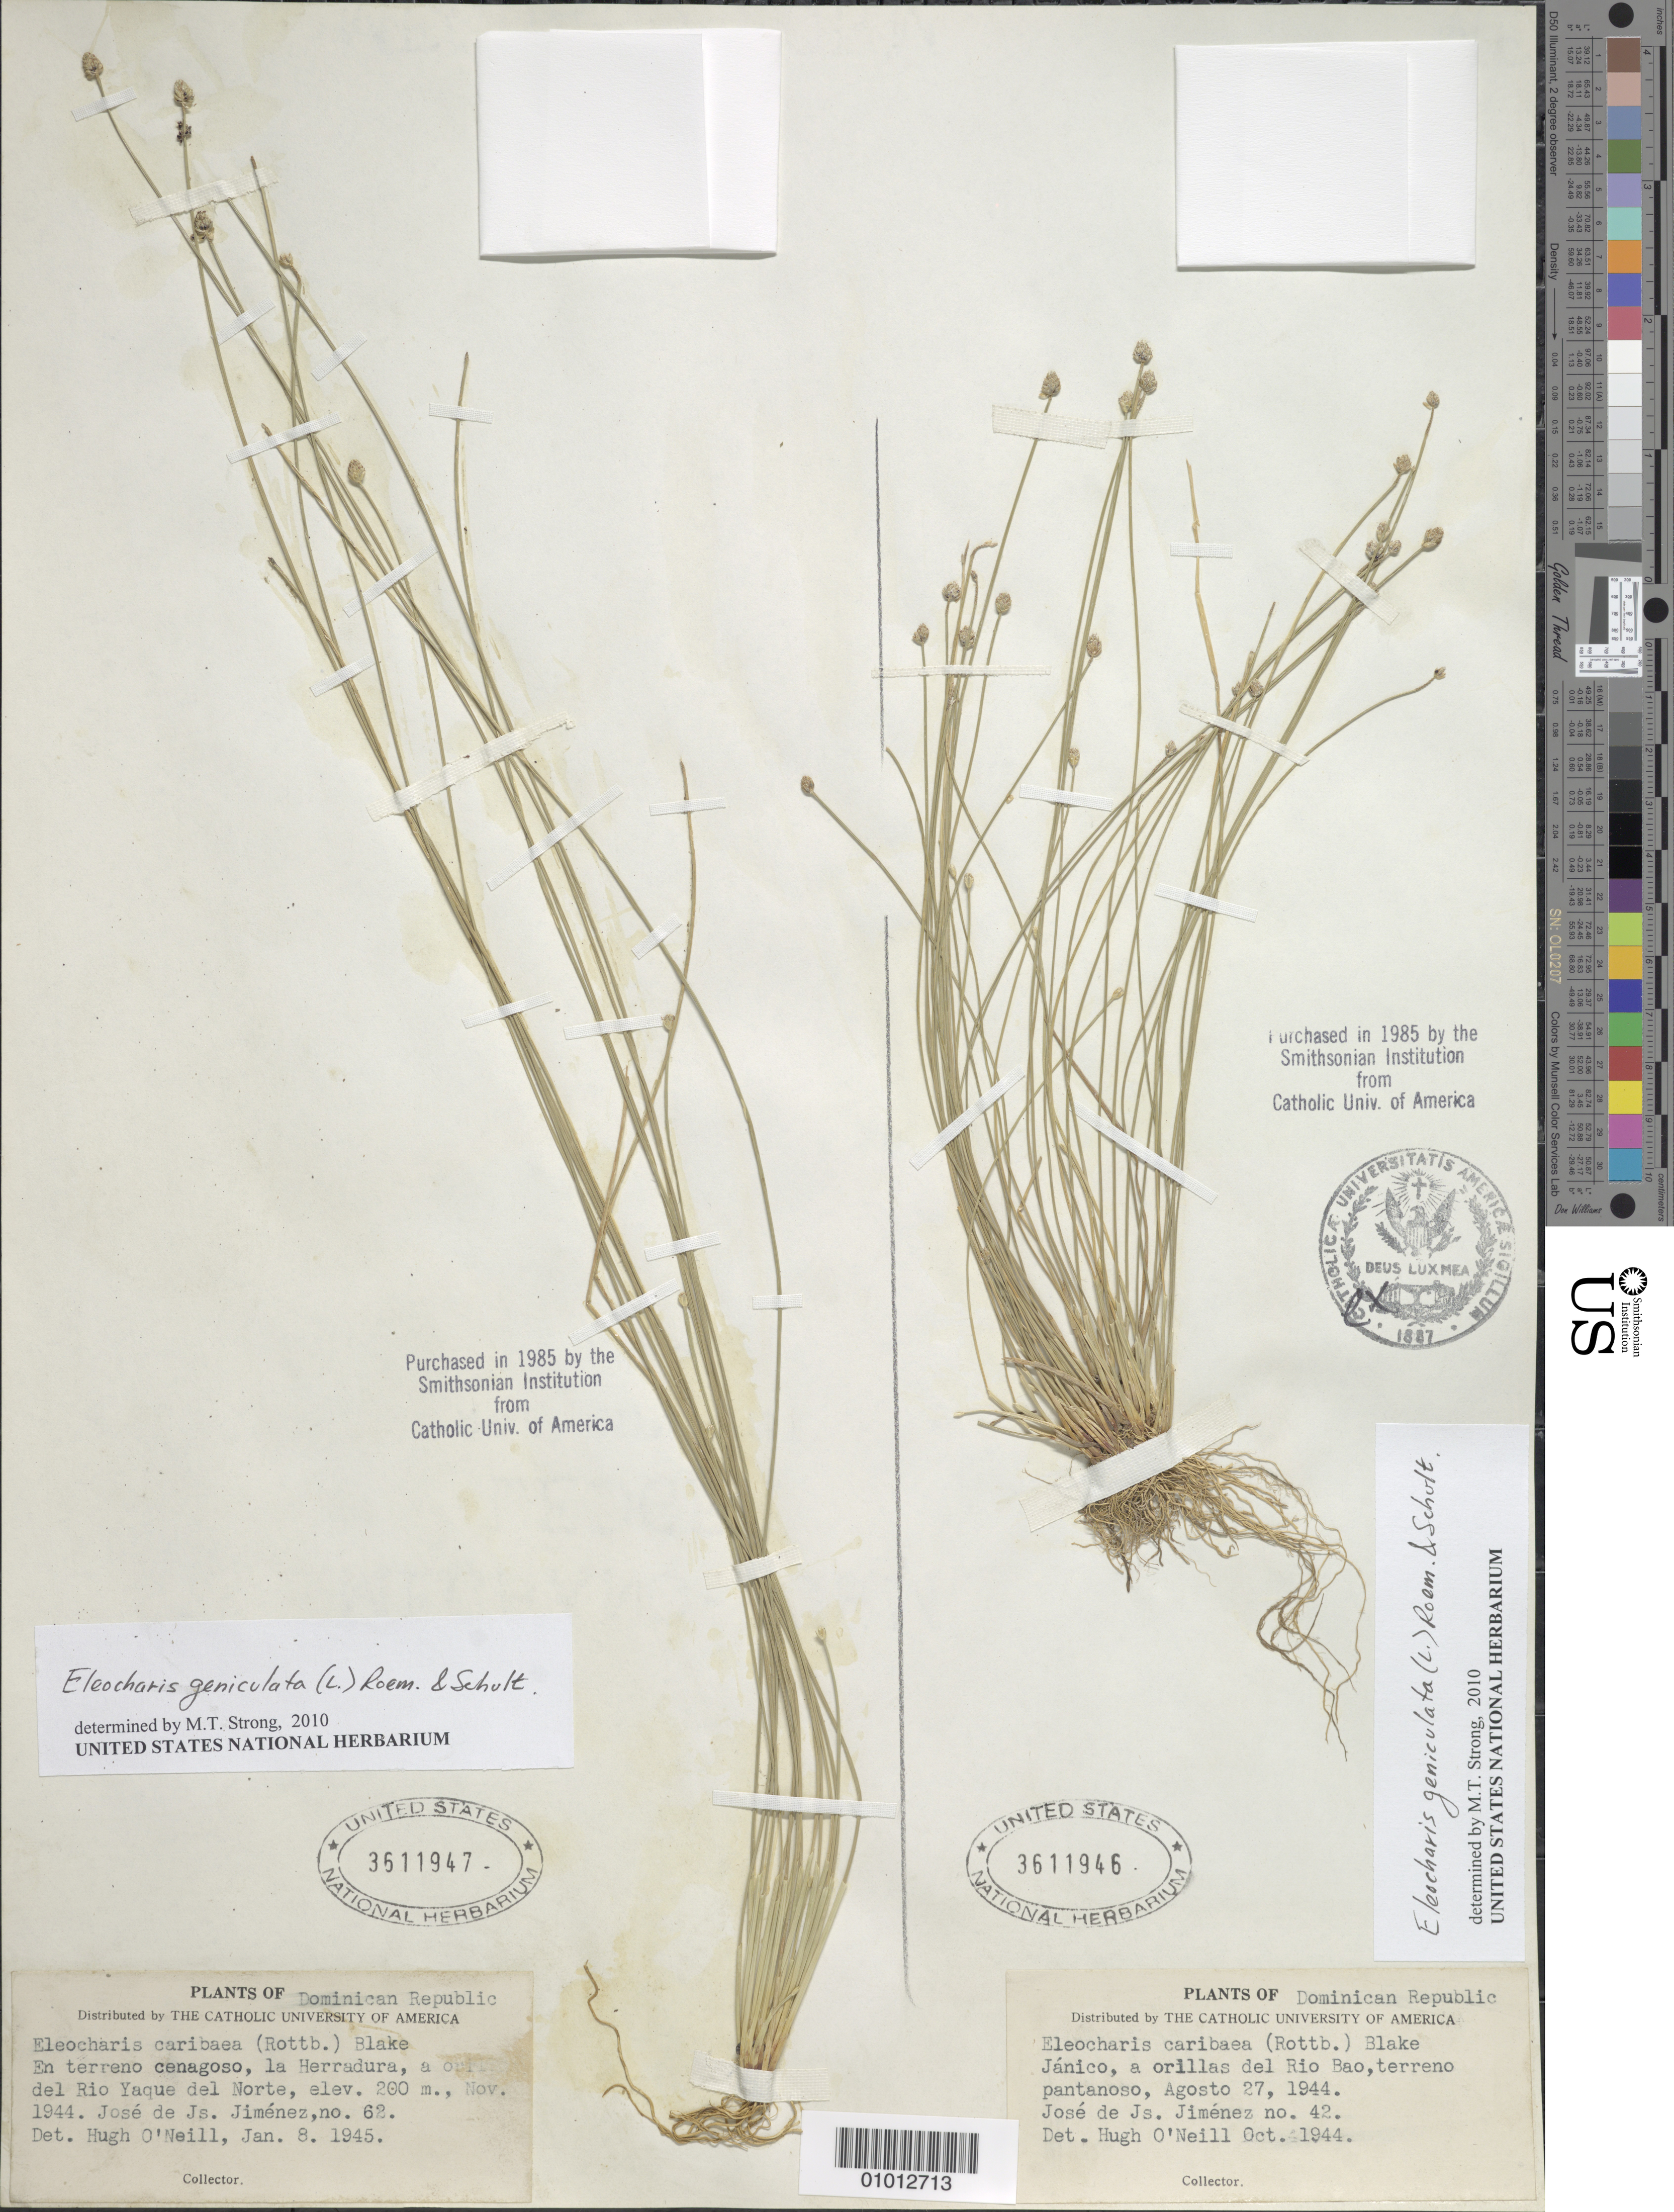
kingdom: Plantae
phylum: Tracheophyta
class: Liliopsida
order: Poales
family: Cyperaceae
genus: Eleocharis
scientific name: Eleocharis geniculata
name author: (L.) Roem. & Schult.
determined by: Strong, M. T., (US), Smithsonian Institution - National Museum of Natural History (UNITED STATES)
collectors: J. J. Jiménez Almonte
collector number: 42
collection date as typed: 27 Aug 1944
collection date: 1944-08-27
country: Dominican Republic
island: Hispaniola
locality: Jánico, Río Bao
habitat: Terreno pantanoso, a orillas del rio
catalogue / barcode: US 3611946-2